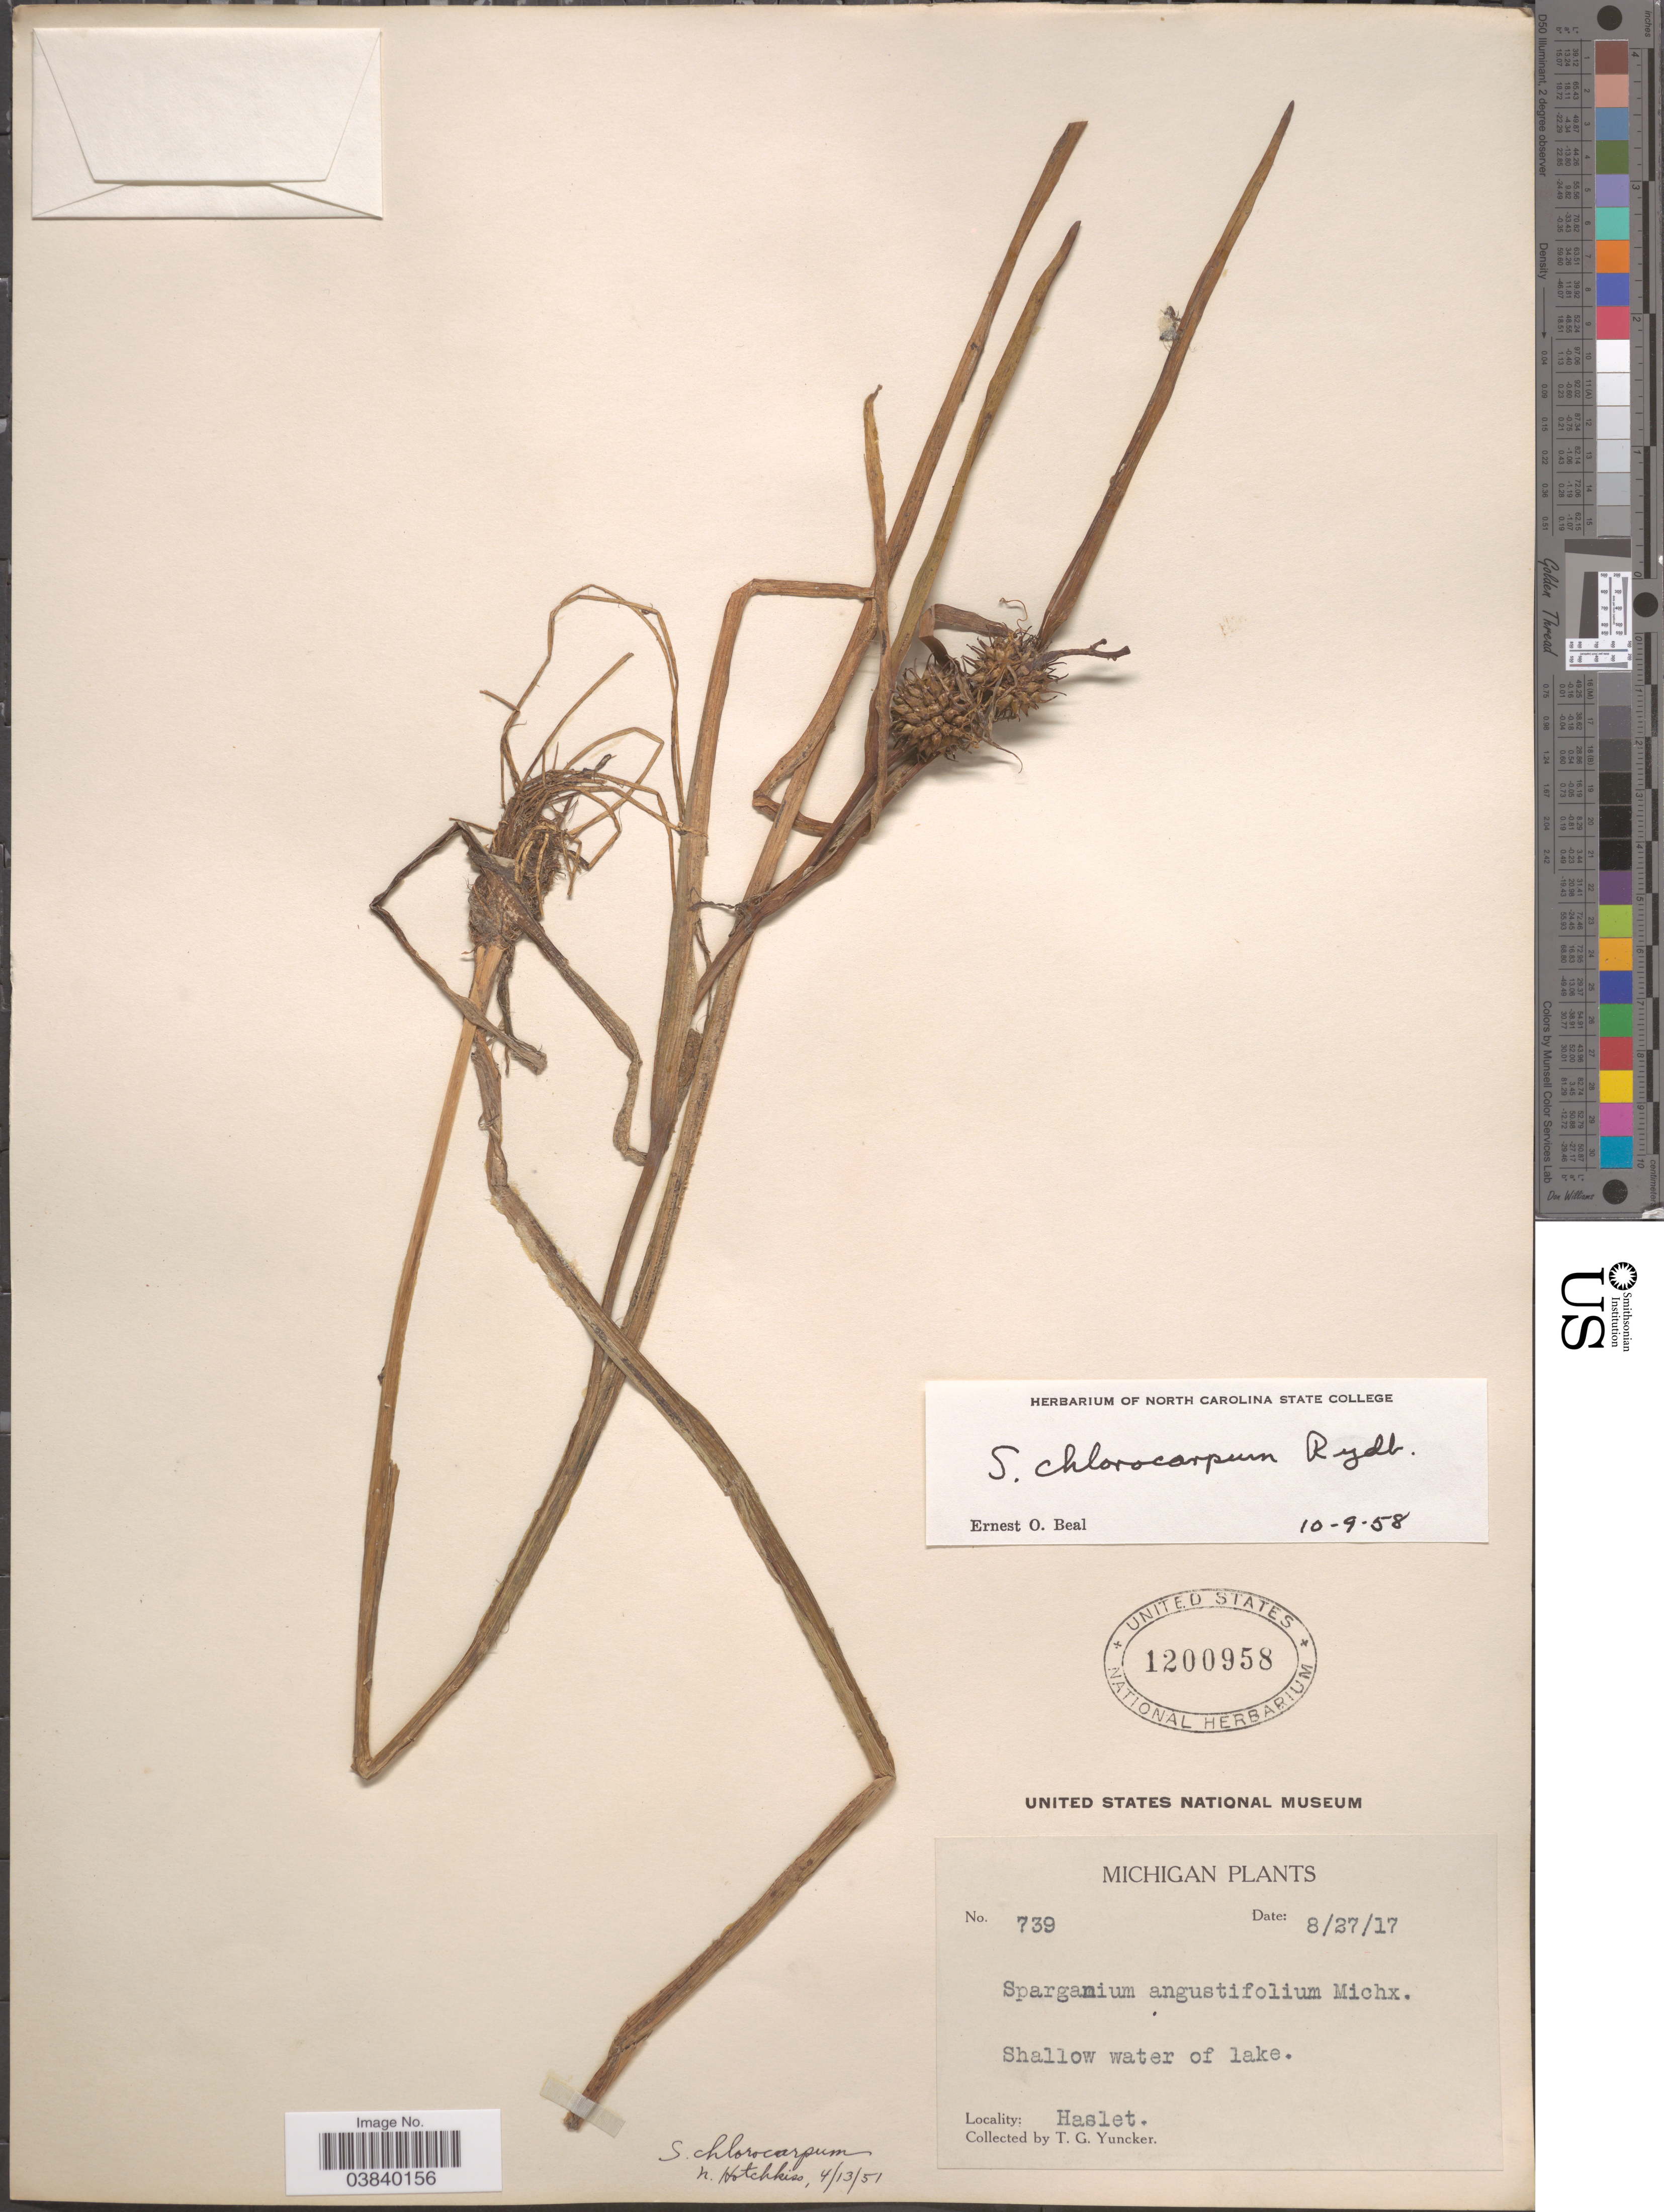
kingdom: Plantae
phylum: Tracheophyta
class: Liliopsida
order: Poales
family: Typhaceae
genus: Sparganium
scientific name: Sparganium chlorocarpum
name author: Rydb.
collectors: T. G. Yuncker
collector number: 739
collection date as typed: Transcribed d/m/y: 27/8/17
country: United States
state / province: Michigan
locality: Haslet.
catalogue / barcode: US 1200958